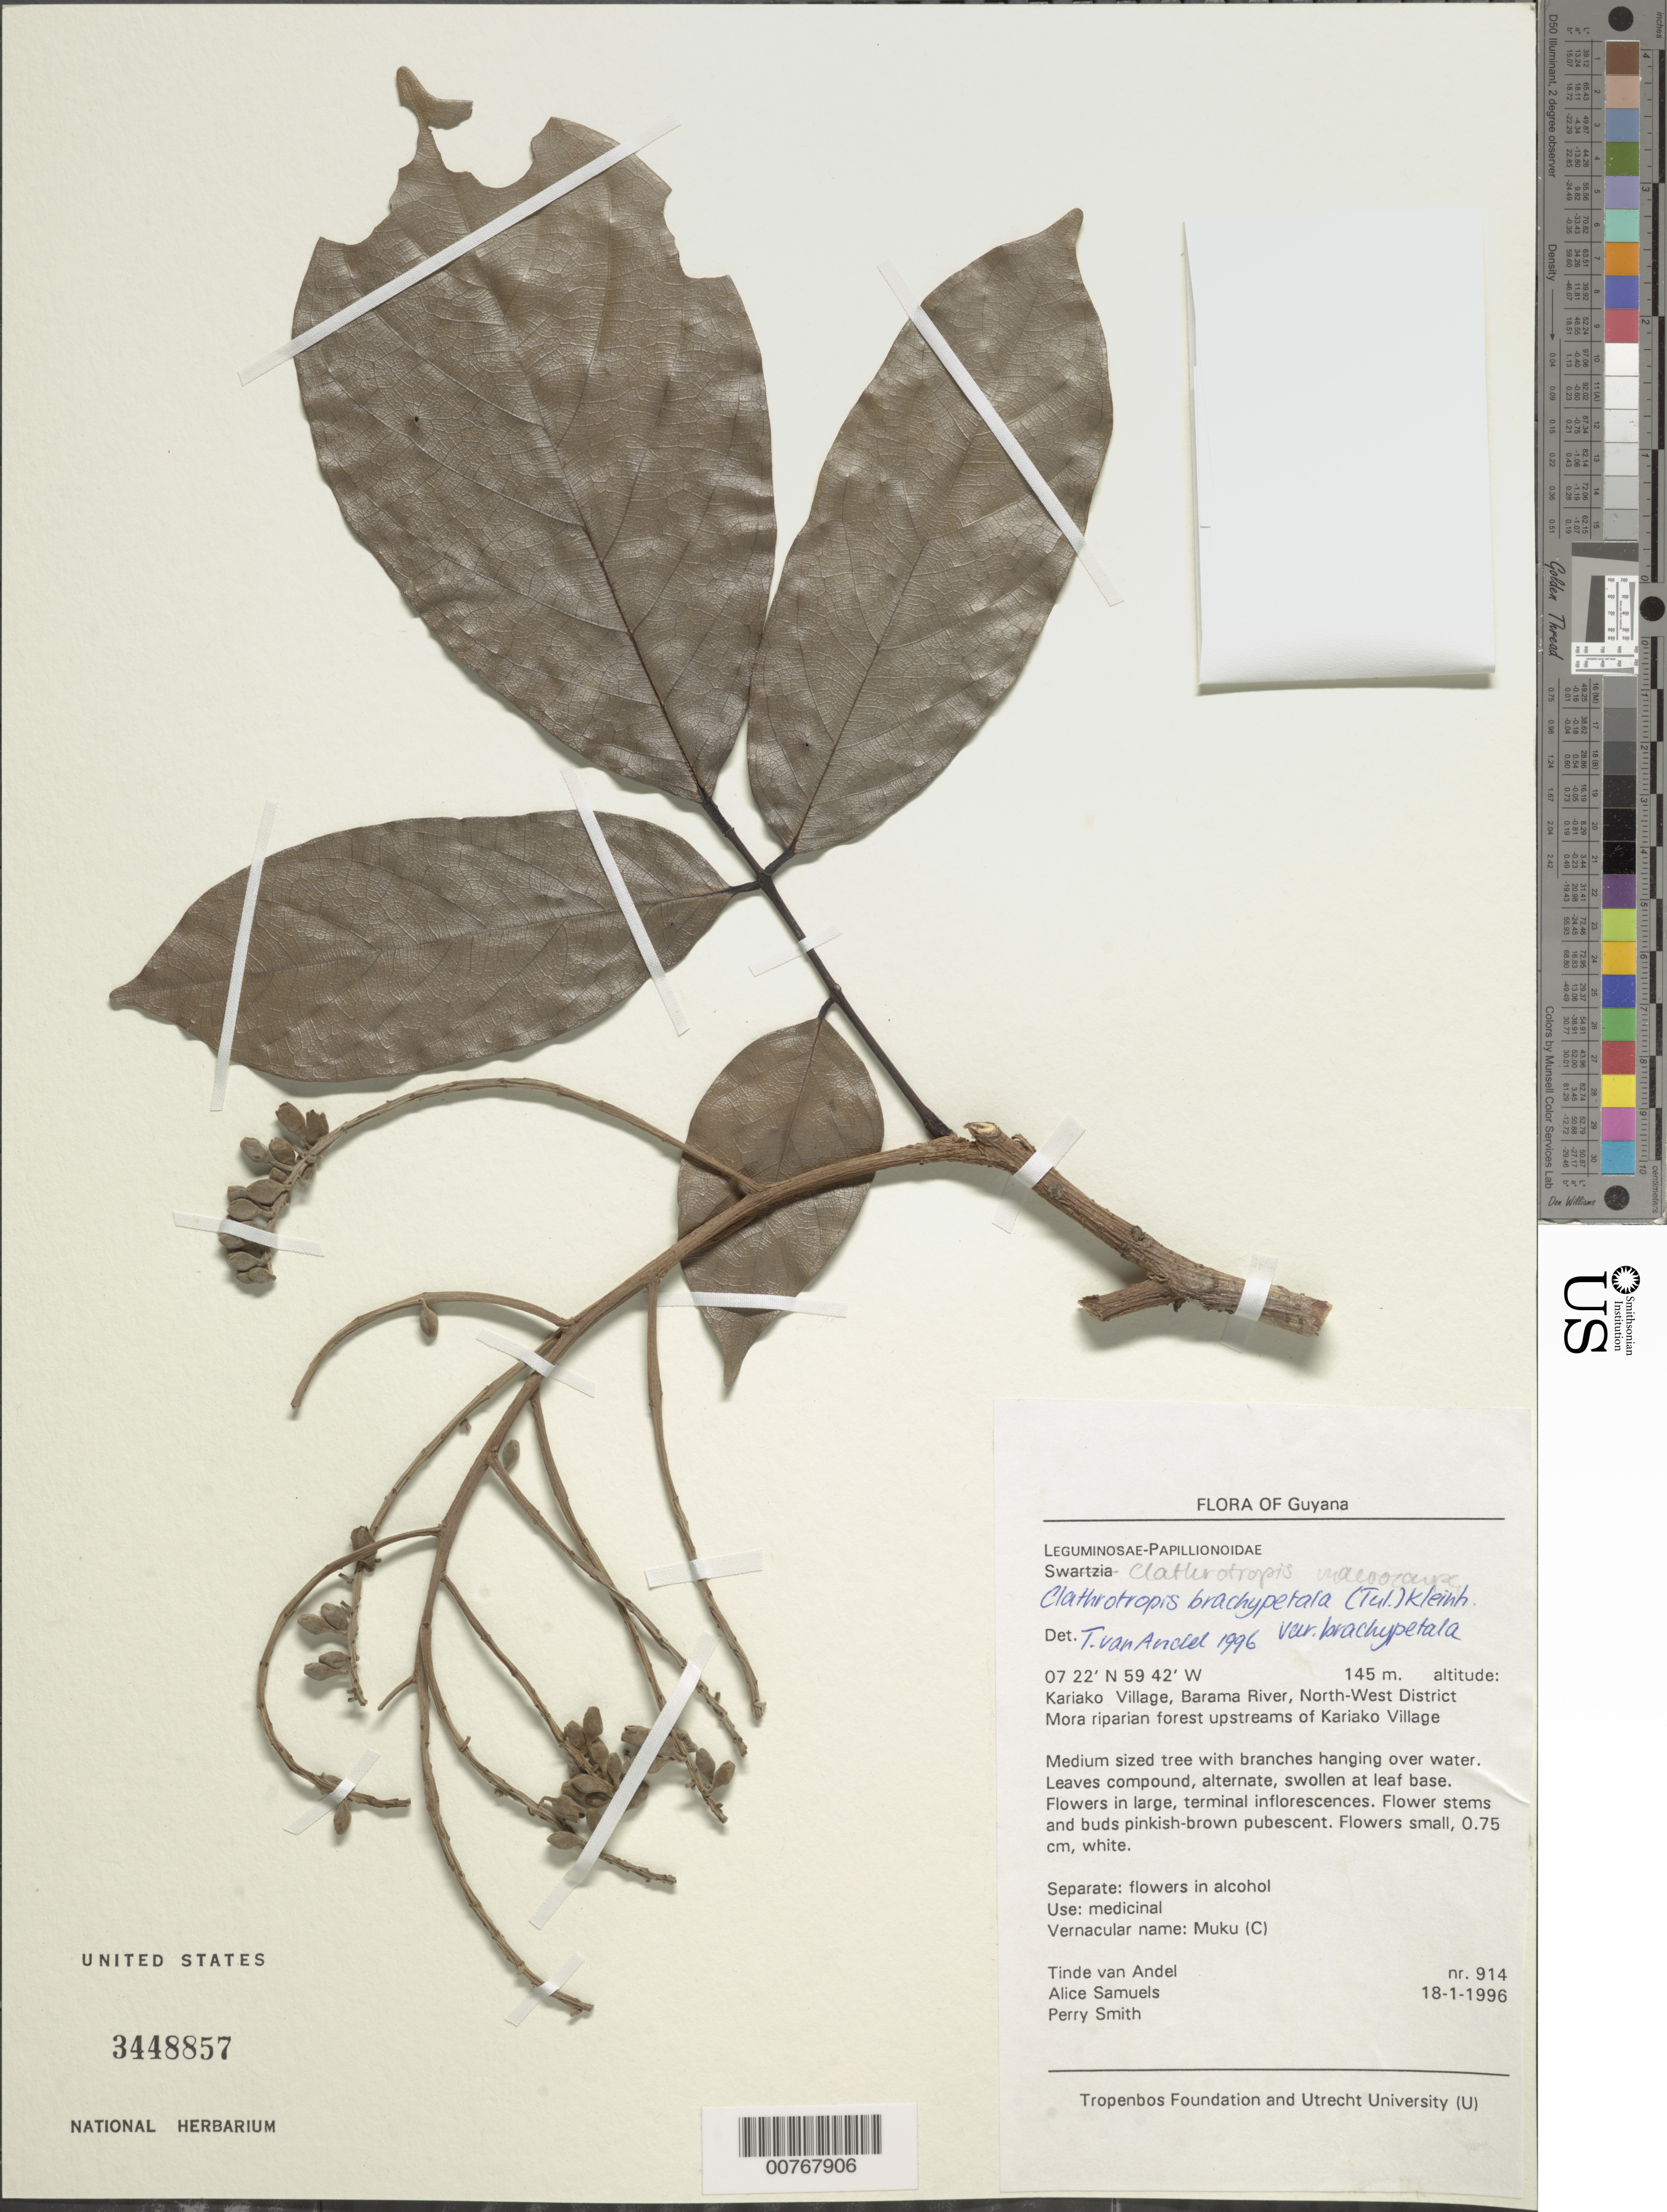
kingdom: Plantae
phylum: Tracheophyta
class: Magnoliopsida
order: Fabales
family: Fabaceae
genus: Clathrotropis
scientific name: Clathrotropis brachypetala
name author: (Tul.) Kleinh.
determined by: Andel, Tinde R. van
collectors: T. R. van Andel, A. Samuels & P. Smith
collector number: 914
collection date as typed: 18-Jan-96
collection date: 1996-01-18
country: Guyana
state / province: Barima-Waini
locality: Karaiko Village, Barama R., NW Dist., upstream of Karaiko Village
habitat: Mora riparian forest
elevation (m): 145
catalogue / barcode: US 3448857